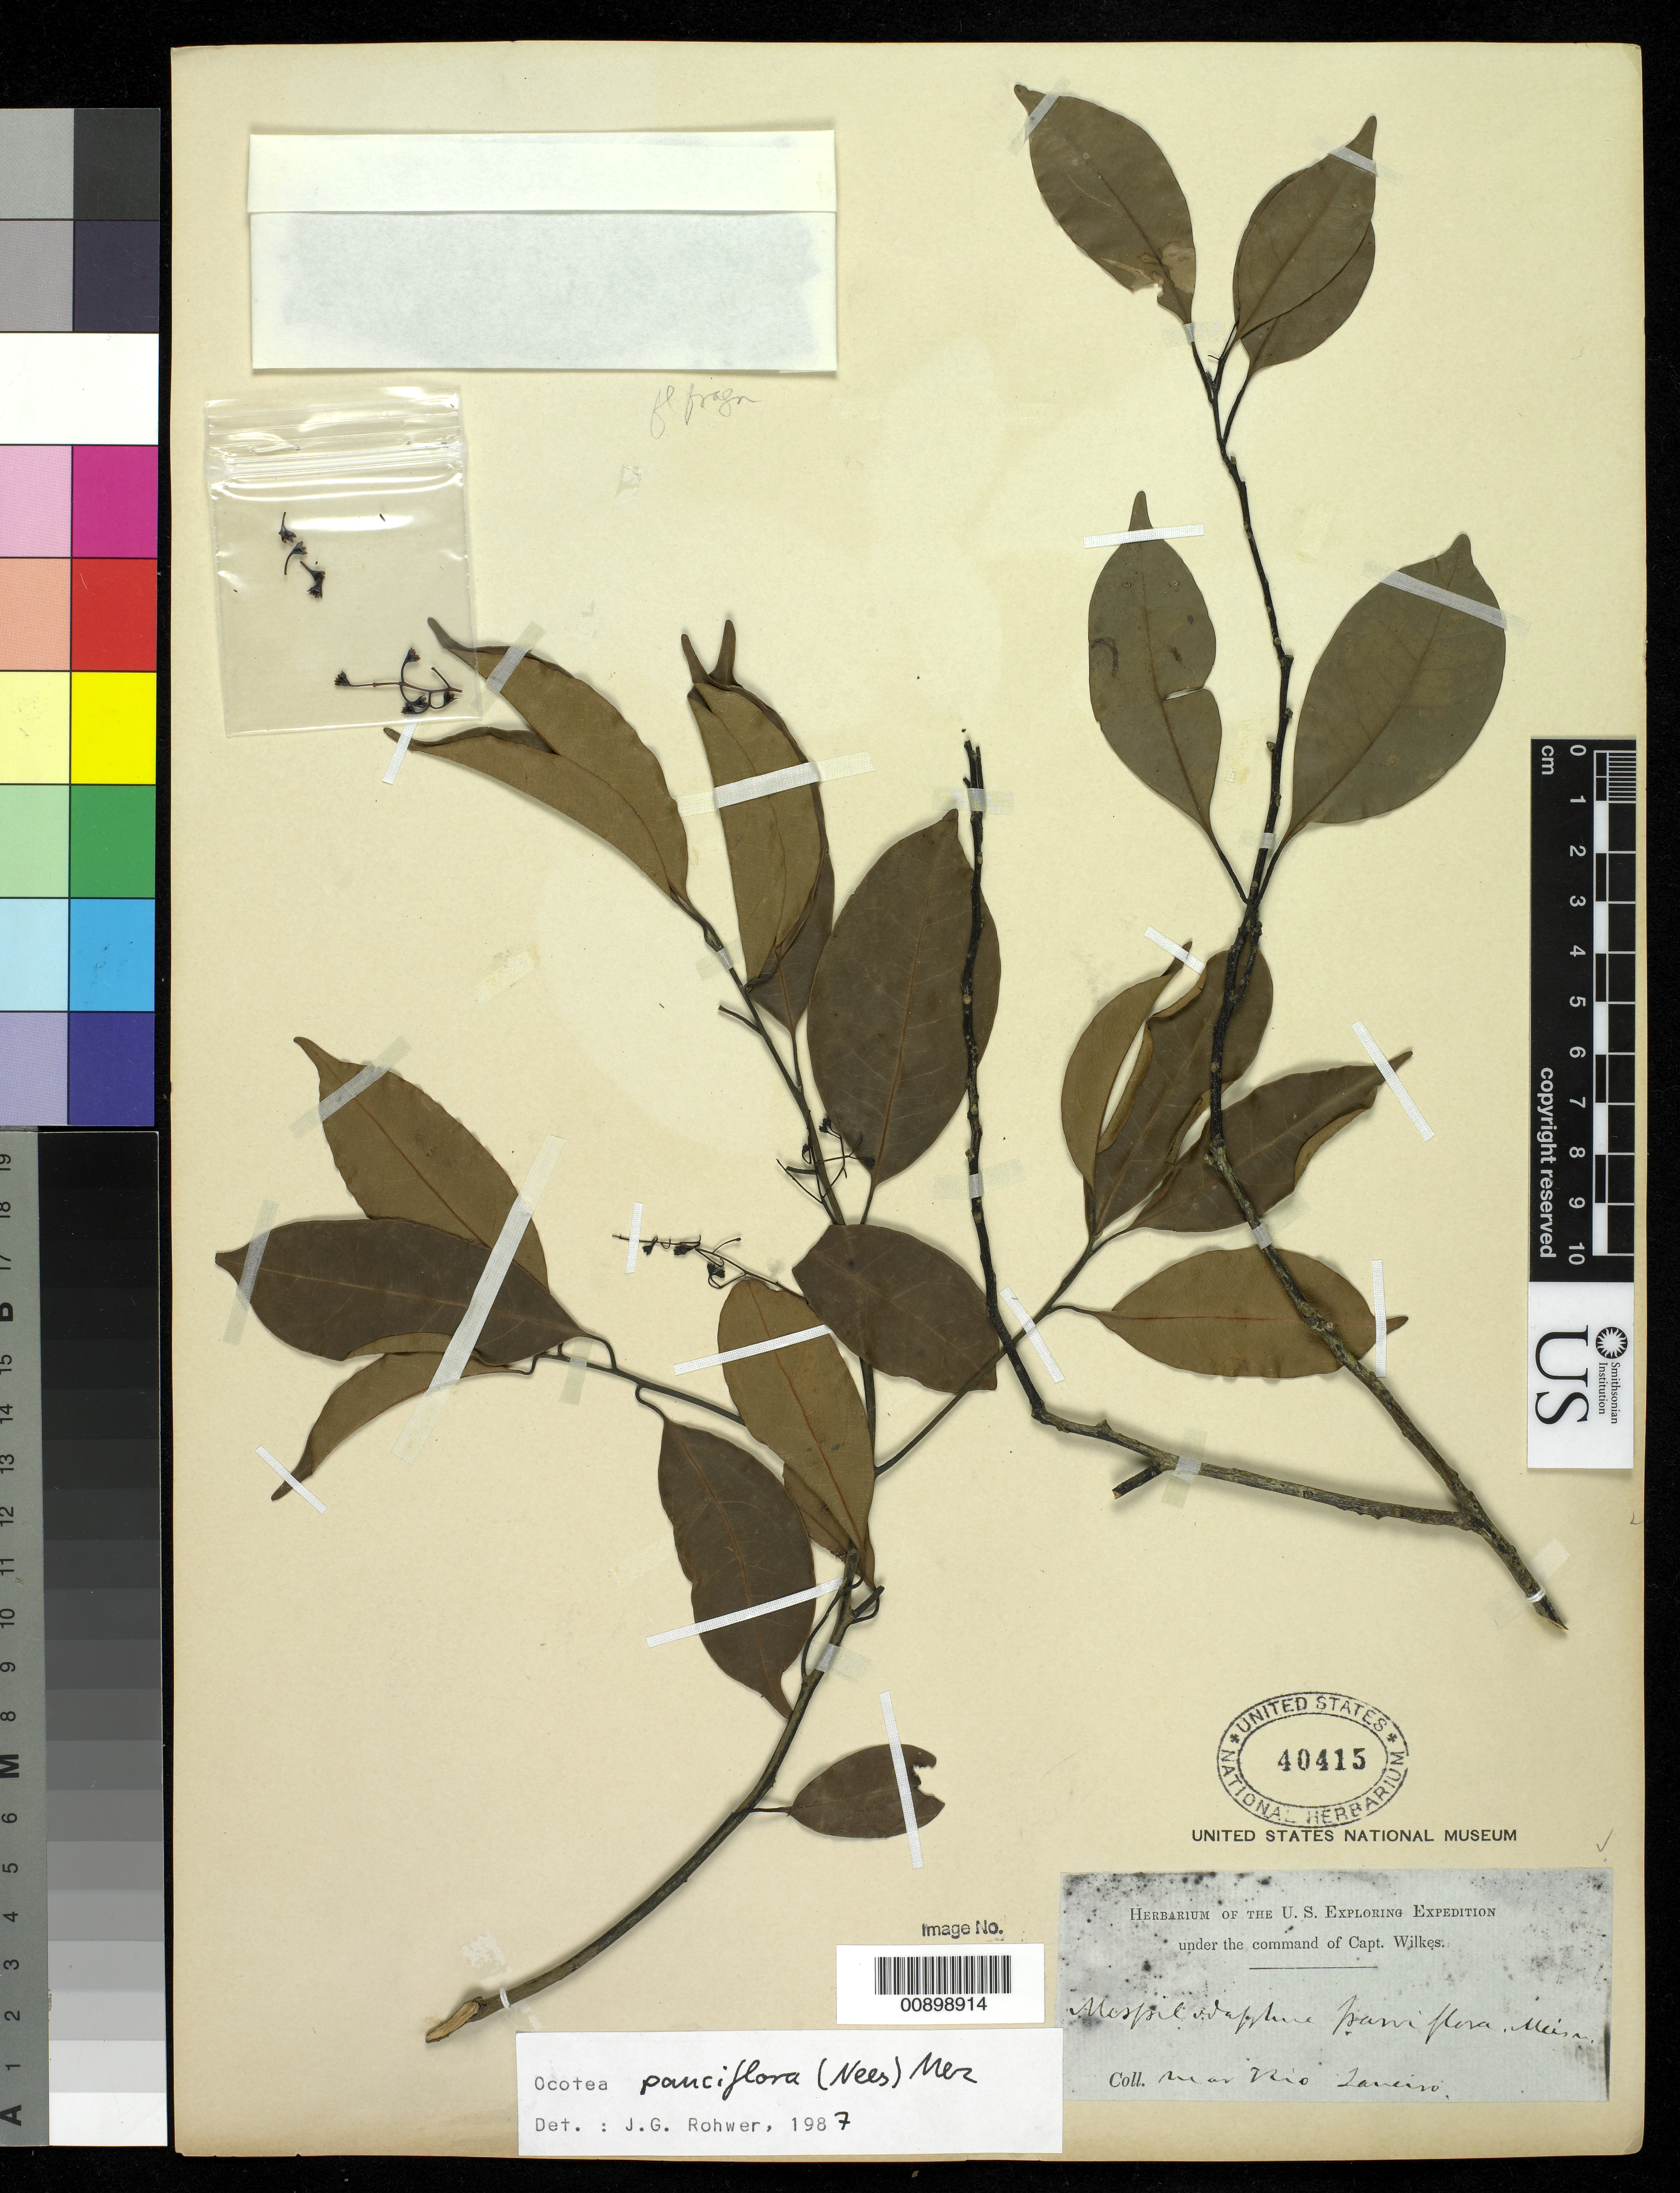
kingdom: Plantae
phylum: Tracheophyta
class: Magnoliopsida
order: Laurales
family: Lauraceae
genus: Ocotea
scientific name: Ocotea pauciflora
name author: (Nees) Mez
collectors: Wilkes Explor. Exped.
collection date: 1838/1842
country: Brazil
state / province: Rio de Janeiro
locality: near Rio Janeiro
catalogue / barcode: US 40415